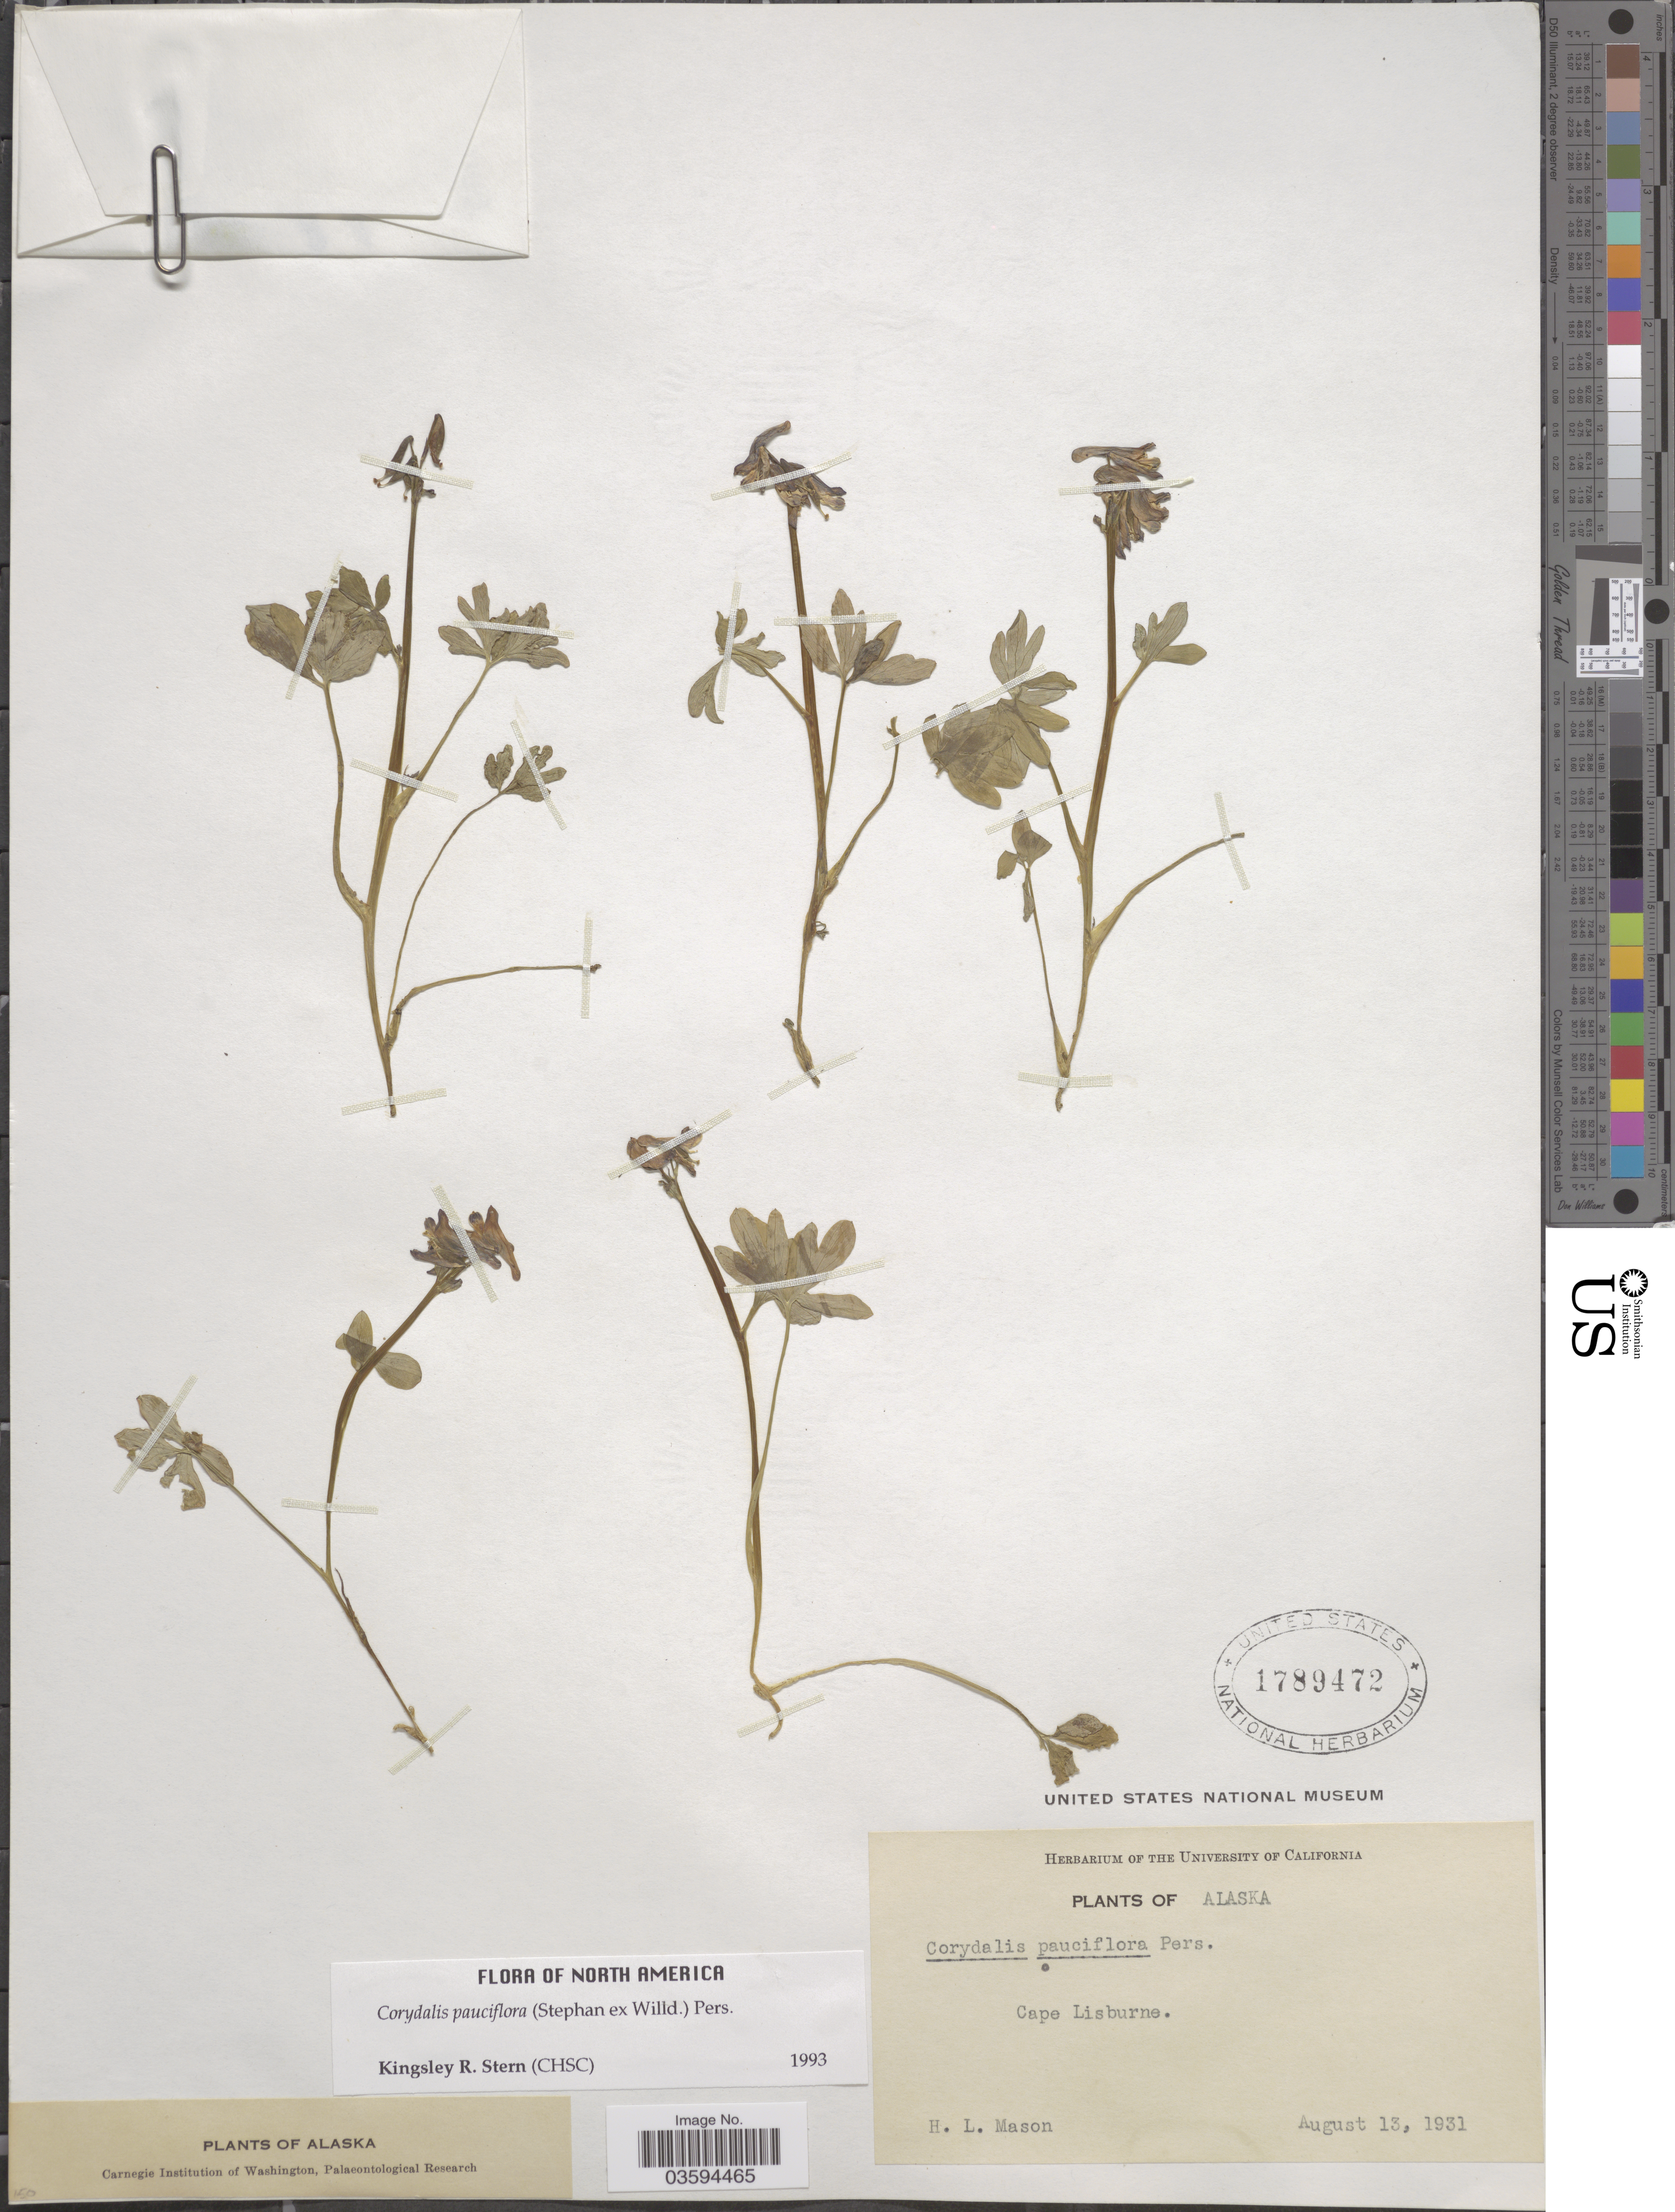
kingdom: Plantae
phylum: Tracheophyta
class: Magnoliopsida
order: Ranunculales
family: Papaveraceae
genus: Corydalis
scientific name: Corydalis pauciflora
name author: (Stephan) Pers.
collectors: H. L. Mason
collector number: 150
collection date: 1931-08-13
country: United States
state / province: Alaska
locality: Cape Lisburne.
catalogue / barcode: US 1789472